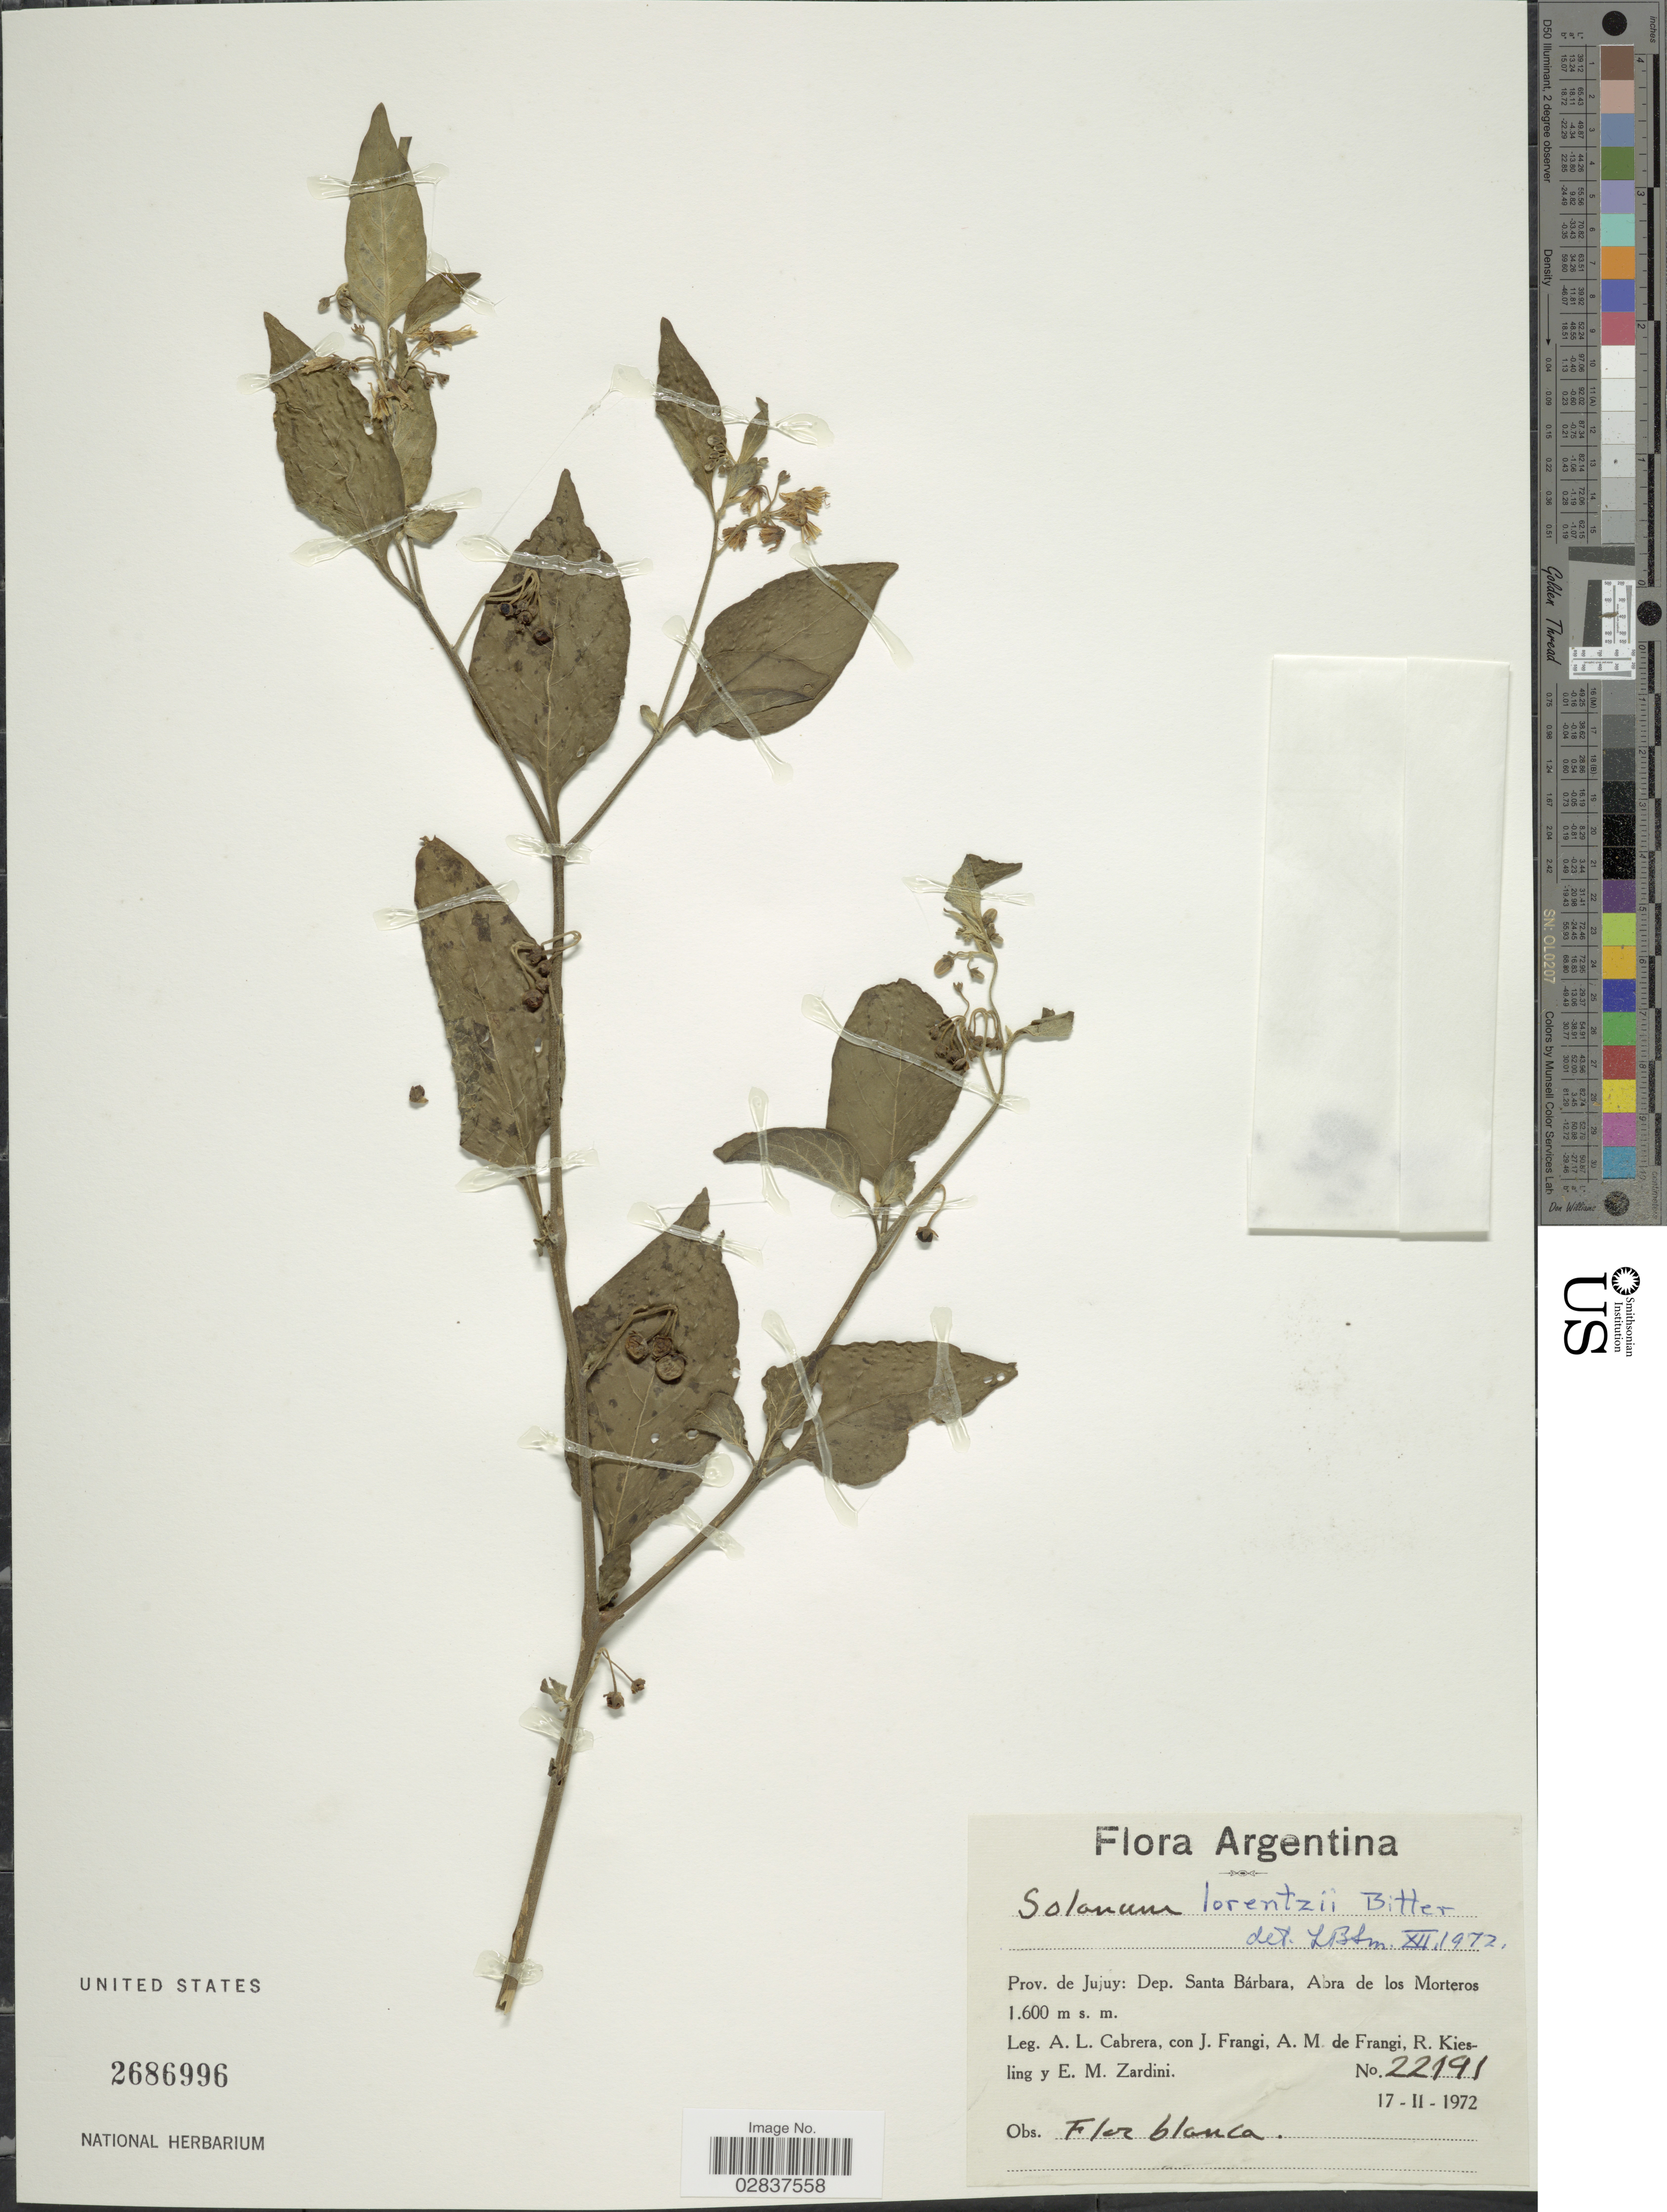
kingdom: Plantae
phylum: Tracheophyta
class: Magnoliopsida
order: Solanales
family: Solanaceae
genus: Solanum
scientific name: Solanum lorentzii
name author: Bitter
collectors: A. L. Cabrera, J. Frangi, A. Frangi, R. Kiesling & E. M. Zardini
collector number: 22191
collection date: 1972-02-17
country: Argentina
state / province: Jujuy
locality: Dep. Santa Bárbara, Abra de los Morteros.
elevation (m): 1600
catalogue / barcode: US 2686996